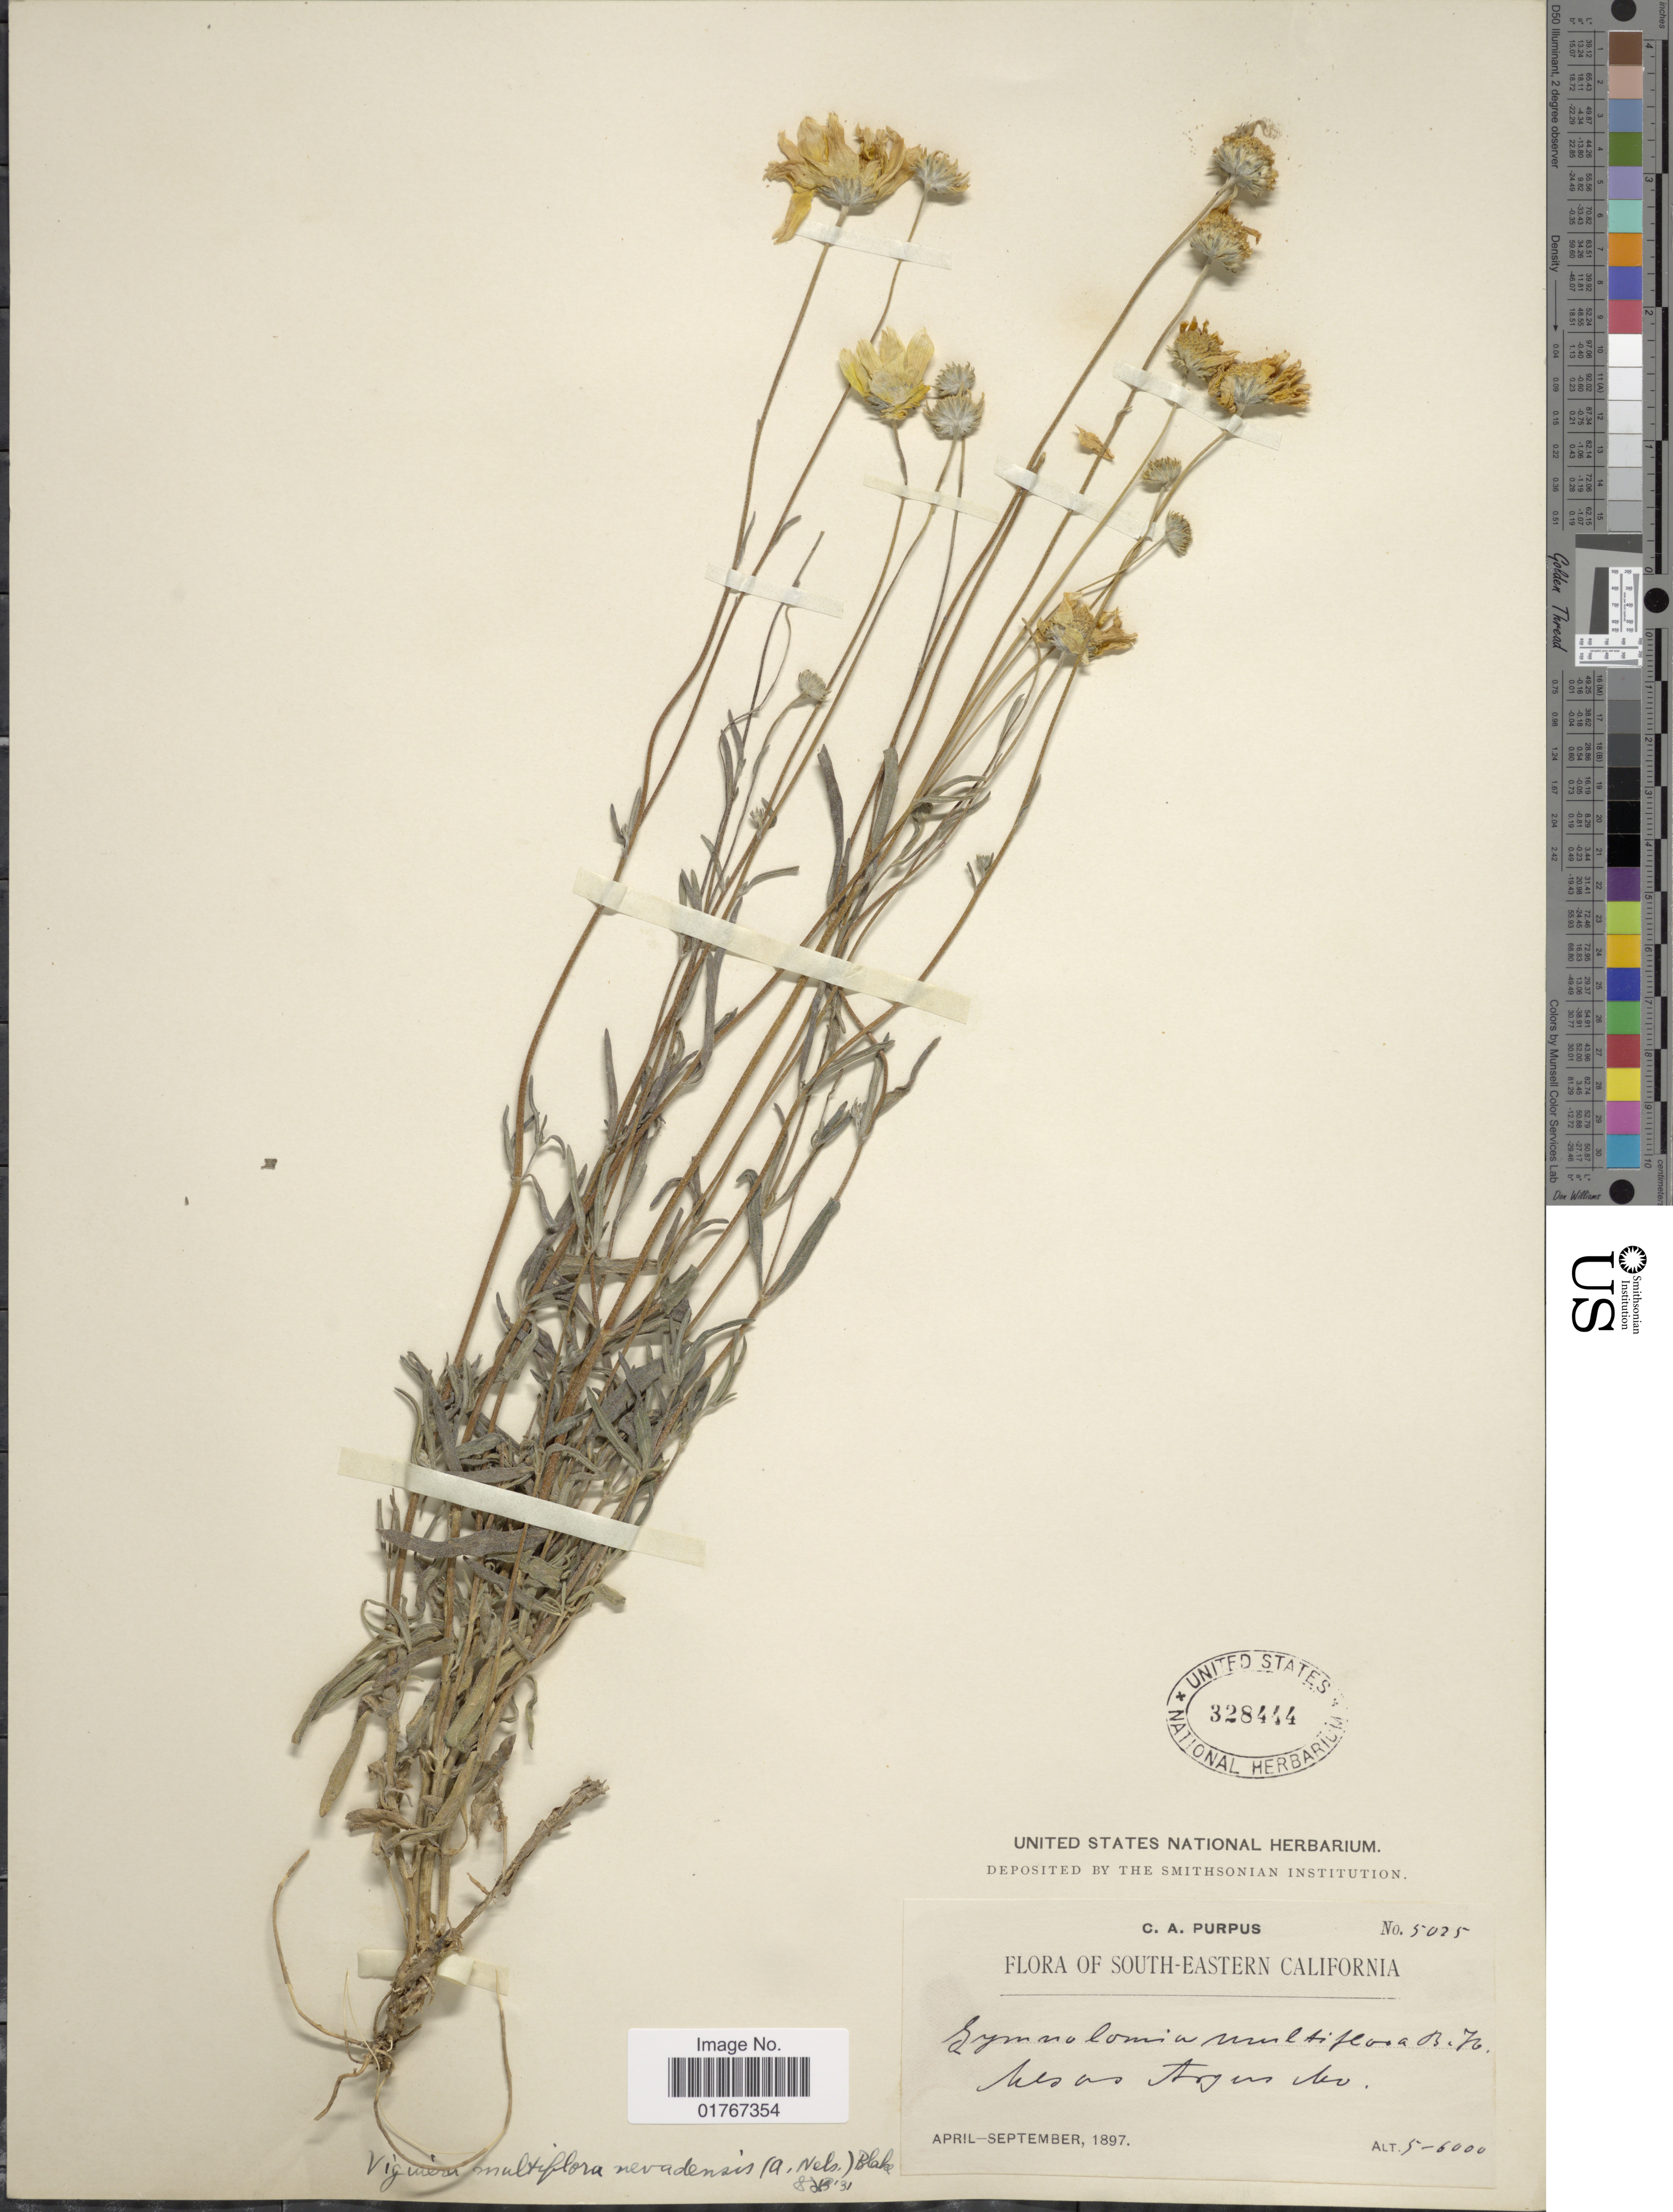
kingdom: Plantae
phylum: Tracheophyta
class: Magnoliopsida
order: Asterales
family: Asteraceae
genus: Heliomeris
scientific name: Heliomeris multiflora var. nevadensis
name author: (A. Nelson) Blake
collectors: C. A. Purpus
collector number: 5025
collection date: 1897-04/1897-09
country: United States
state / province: California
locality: South-eastern California, Mesas Argus Co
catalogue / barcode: US 328444